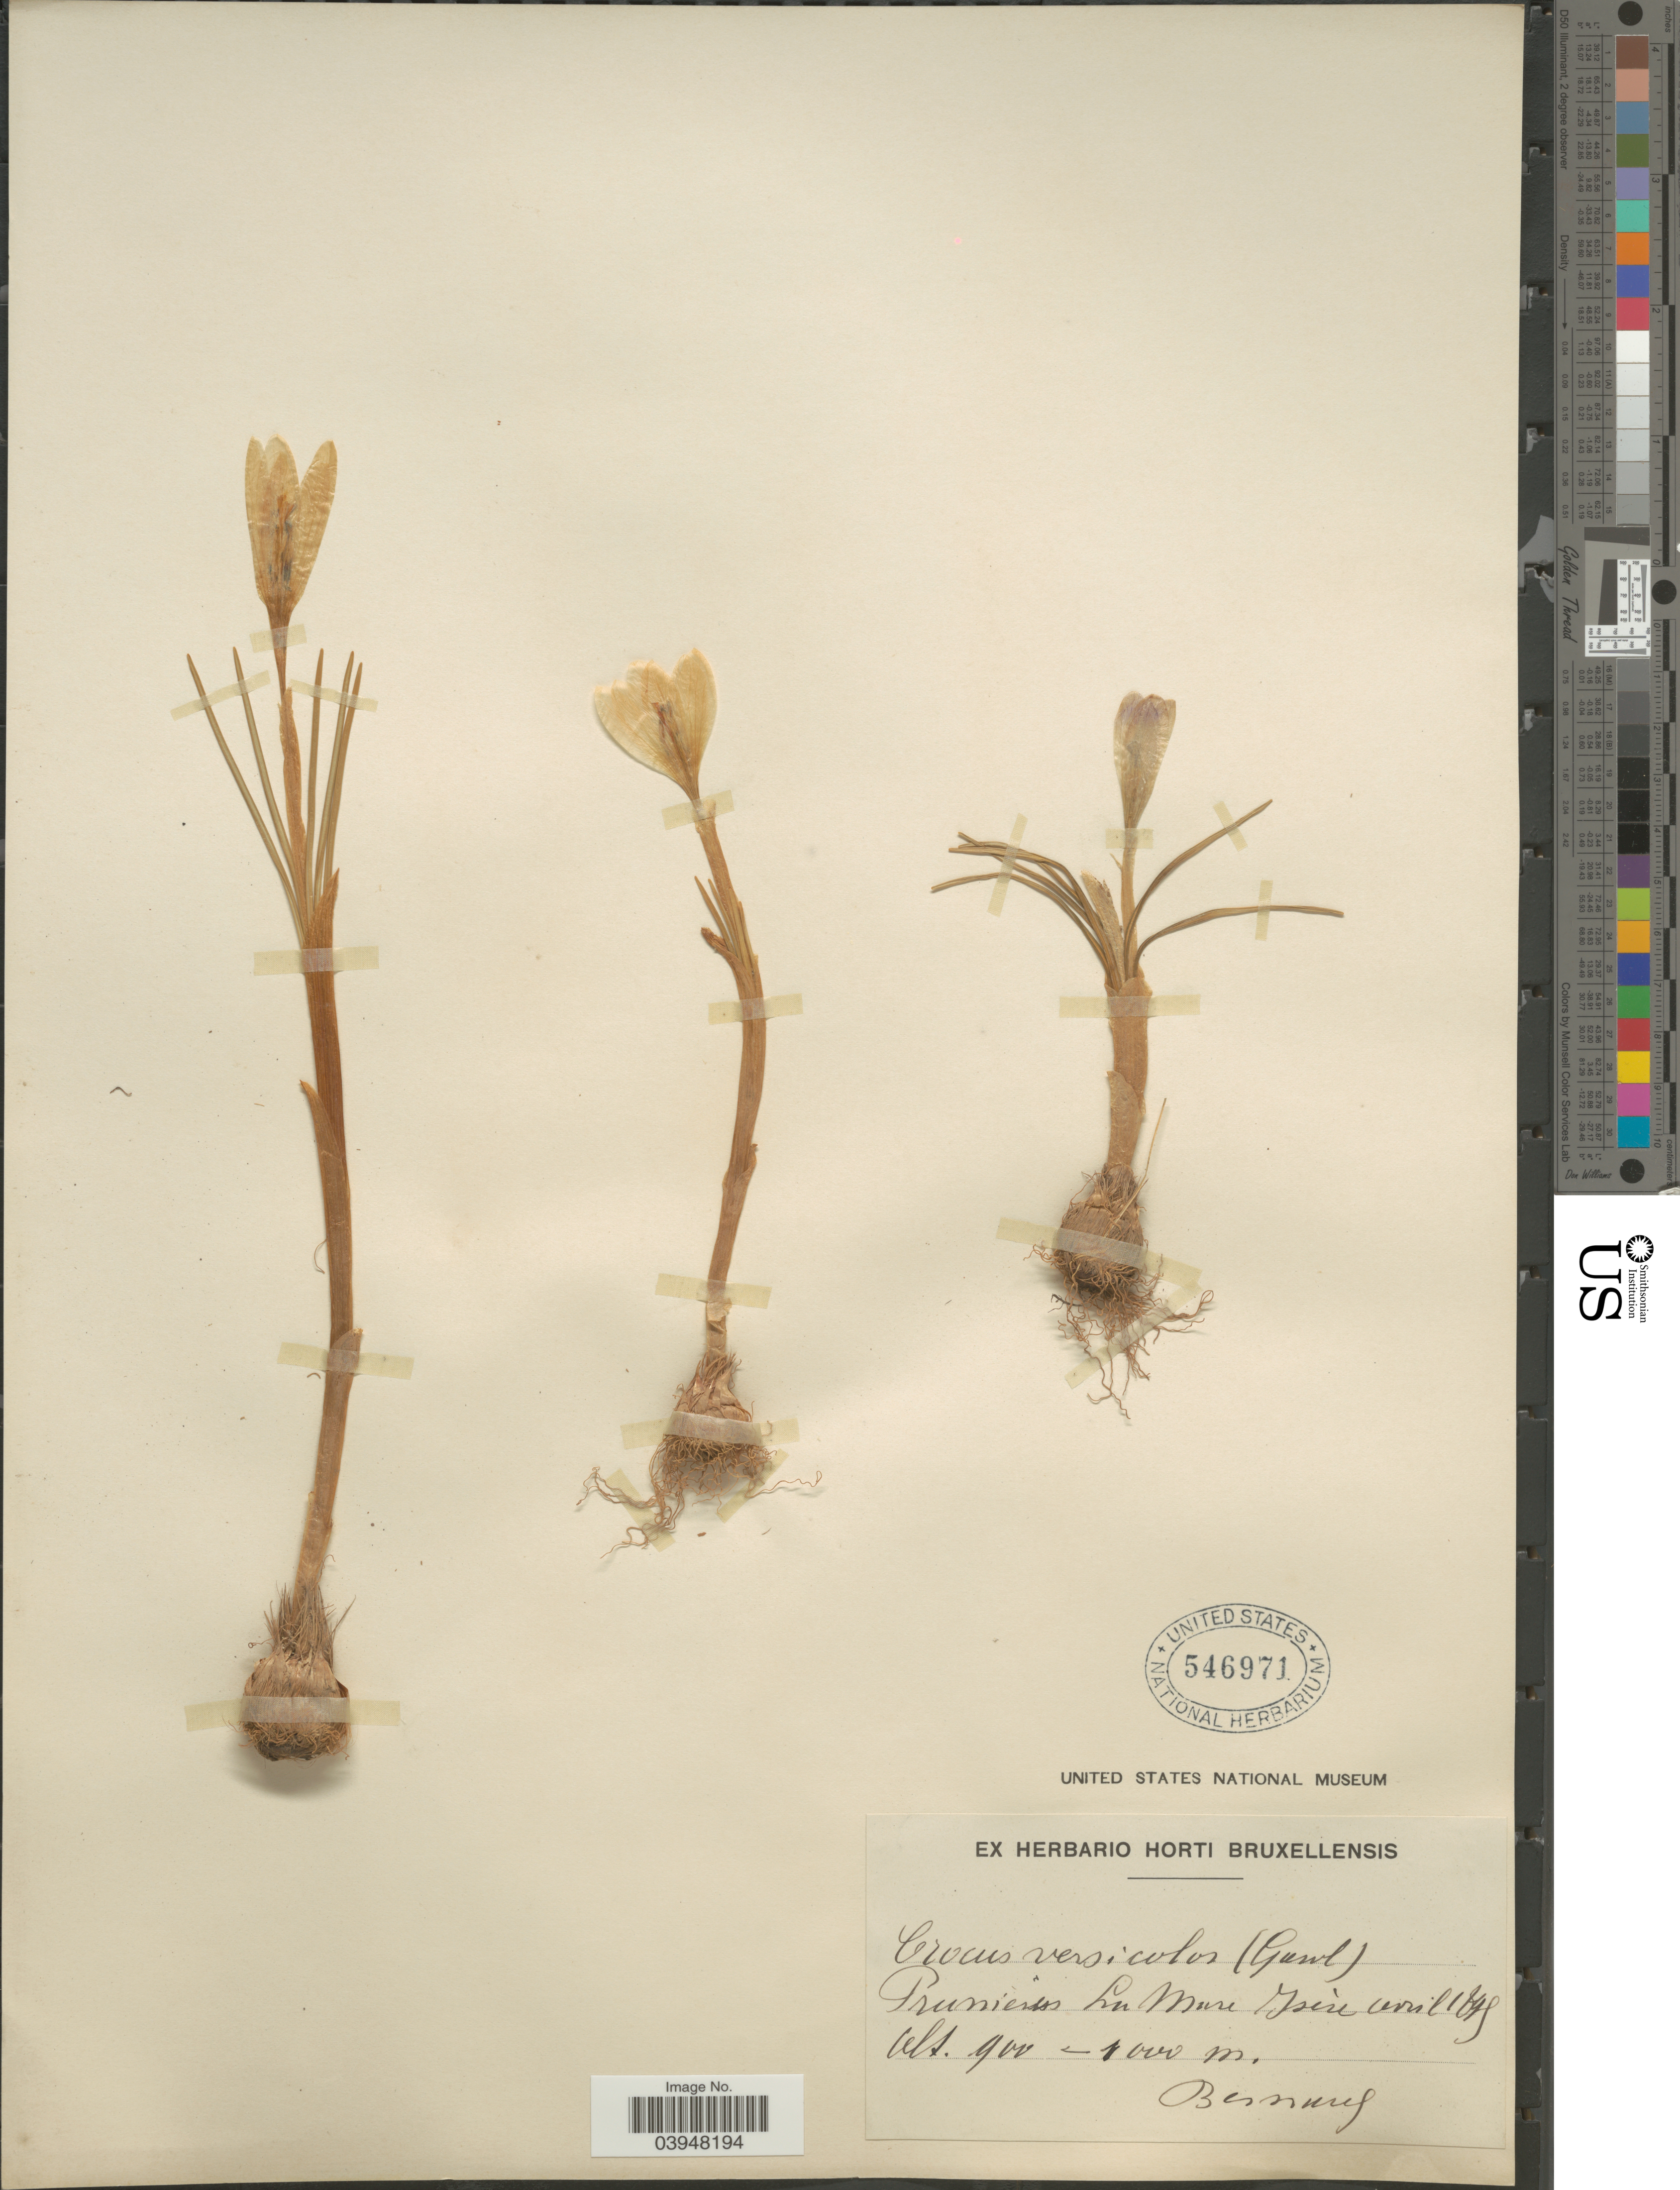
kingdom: Plantae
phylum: Tracheophyta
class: Liliopsida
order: Asparagales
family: Iridaceae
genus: Crocus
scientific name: Crocus versicolor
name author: Ker Gawl.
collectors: Benny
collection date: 1849-04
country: France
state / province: Auvergne-Rhône-Alpes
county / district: Isère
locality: Prunières La Mure Isére.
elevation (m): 900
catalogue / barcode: US 546971